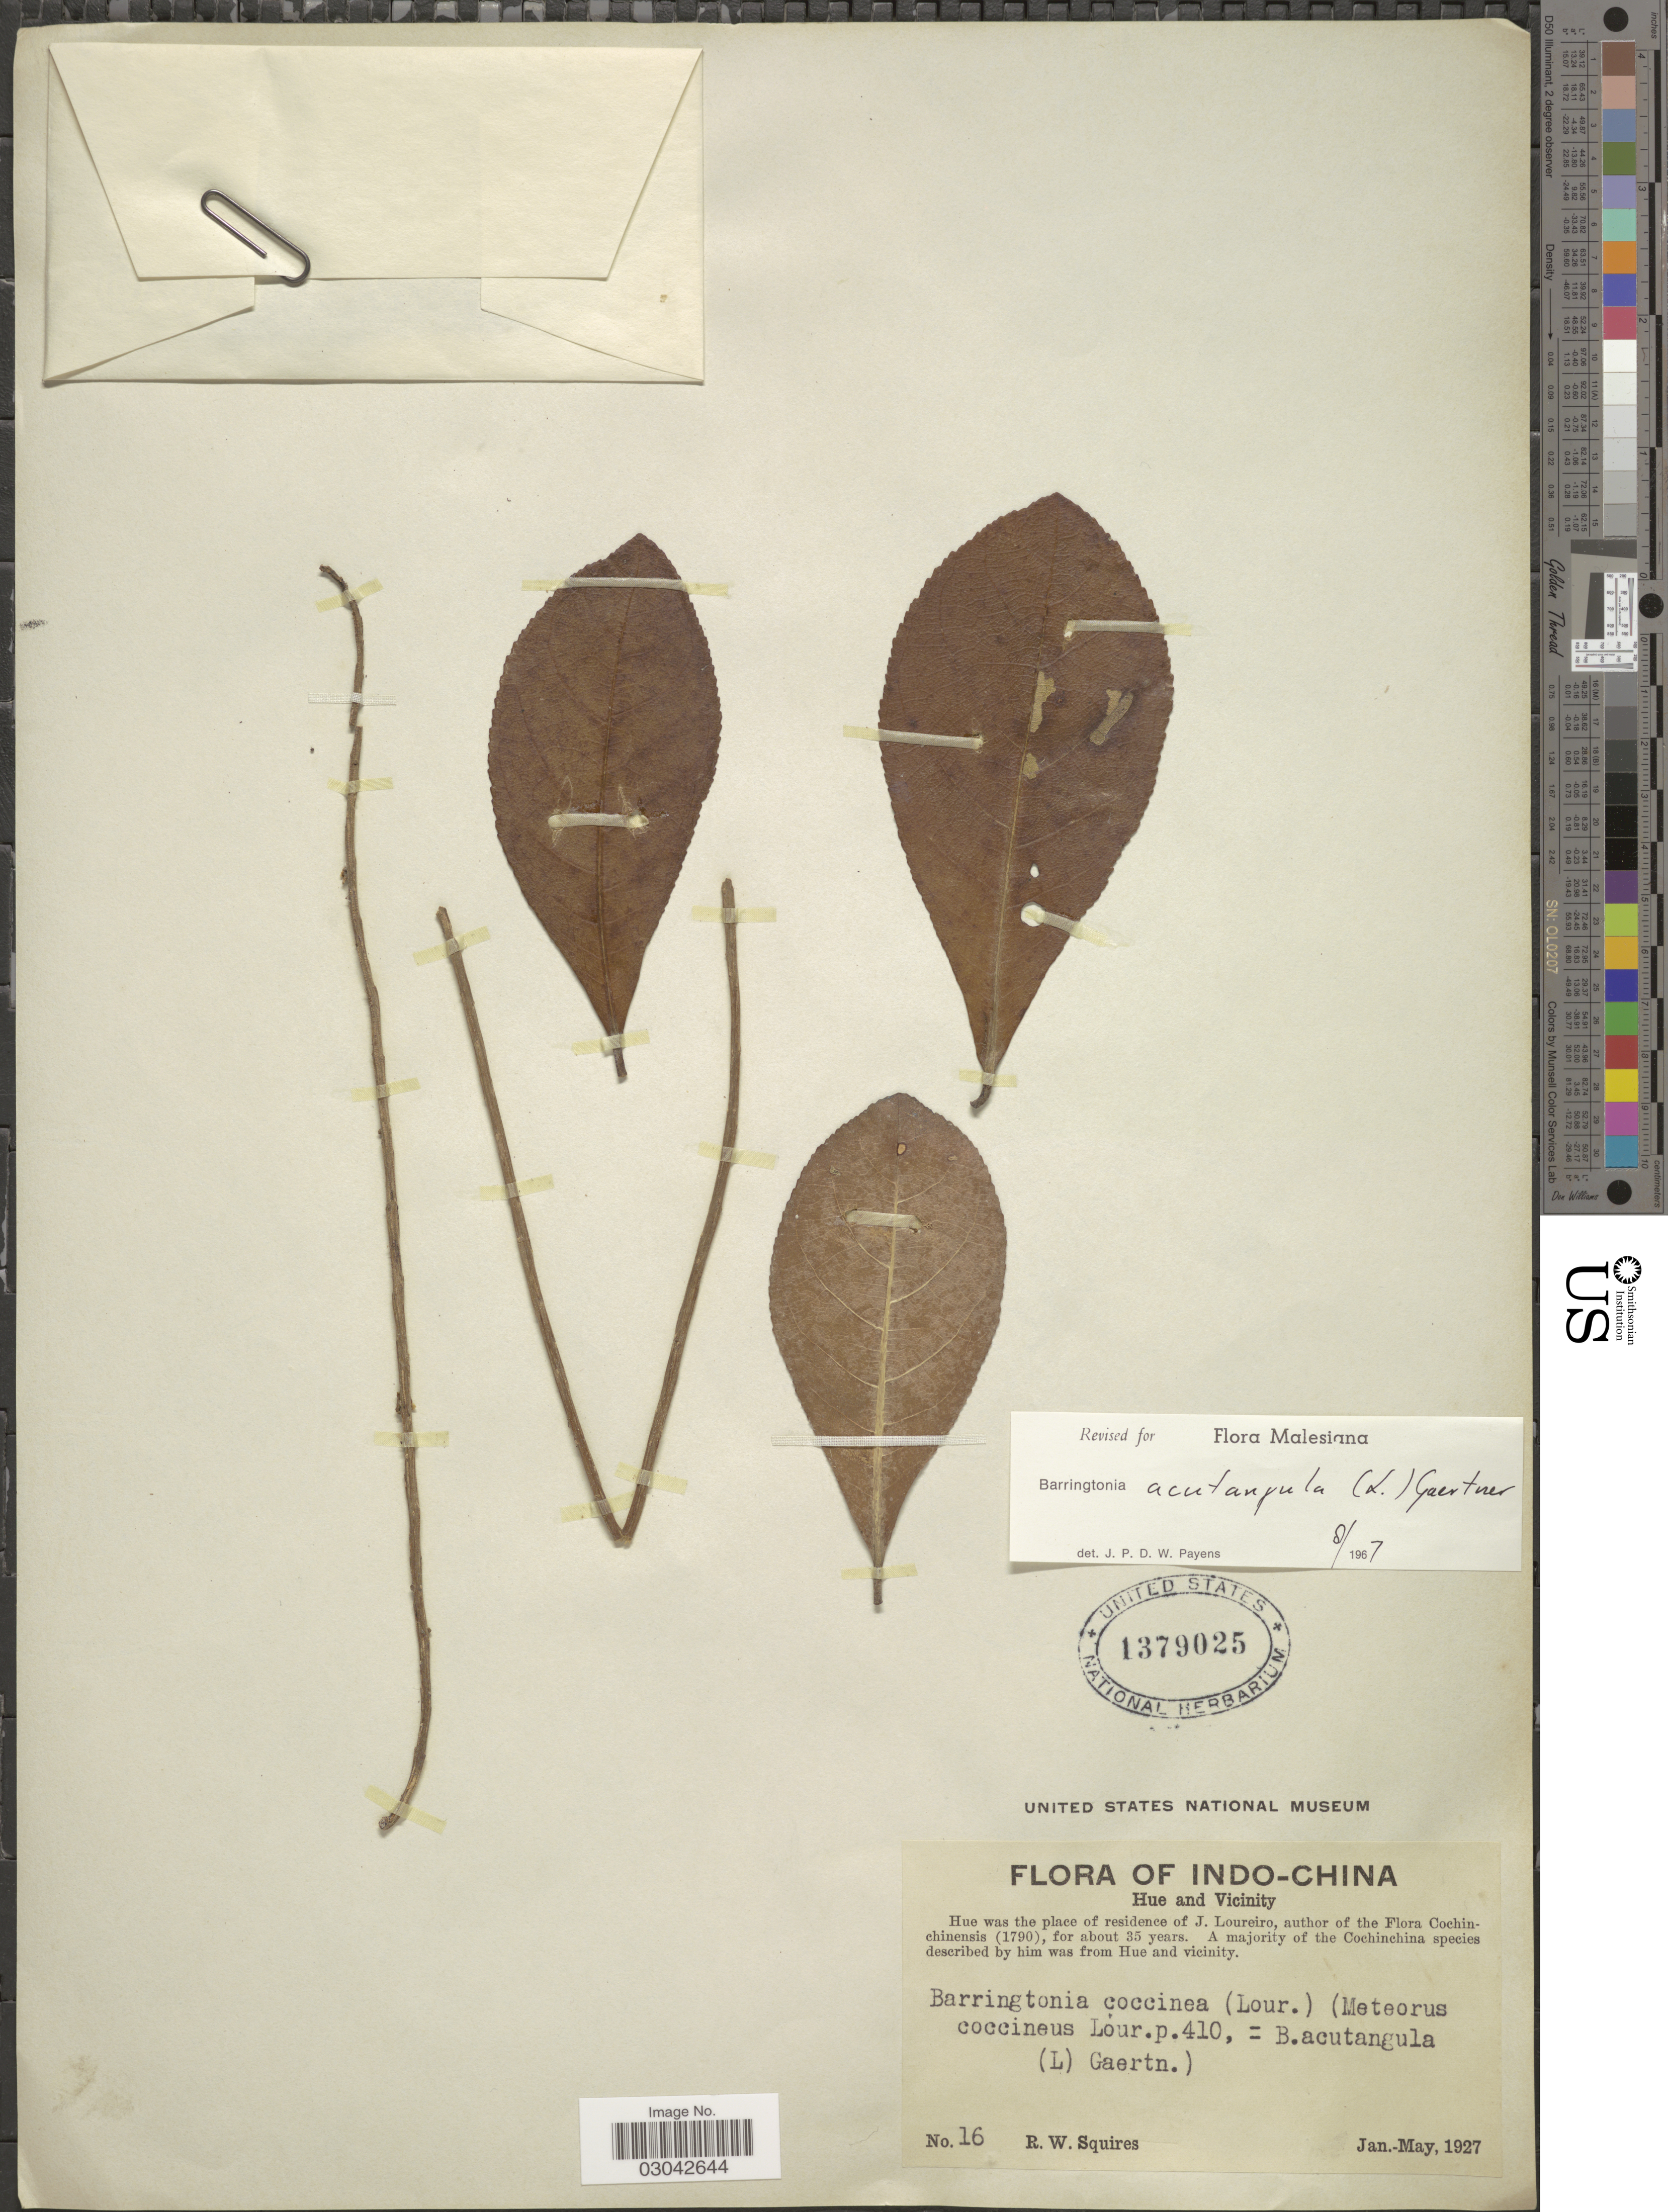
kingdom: Plantae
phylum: Tracheophyta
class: Magnoliopsida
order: Ericales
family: Lecythidaceae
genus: Barringtonia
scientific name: Barringtonia acutangula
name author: (L.) Gaertn.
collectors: R. Squires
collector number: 16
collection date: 1927-01/1927-05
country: Vietnam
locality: Indo-China. Hue and Vicinity.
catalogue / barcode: US 1379025